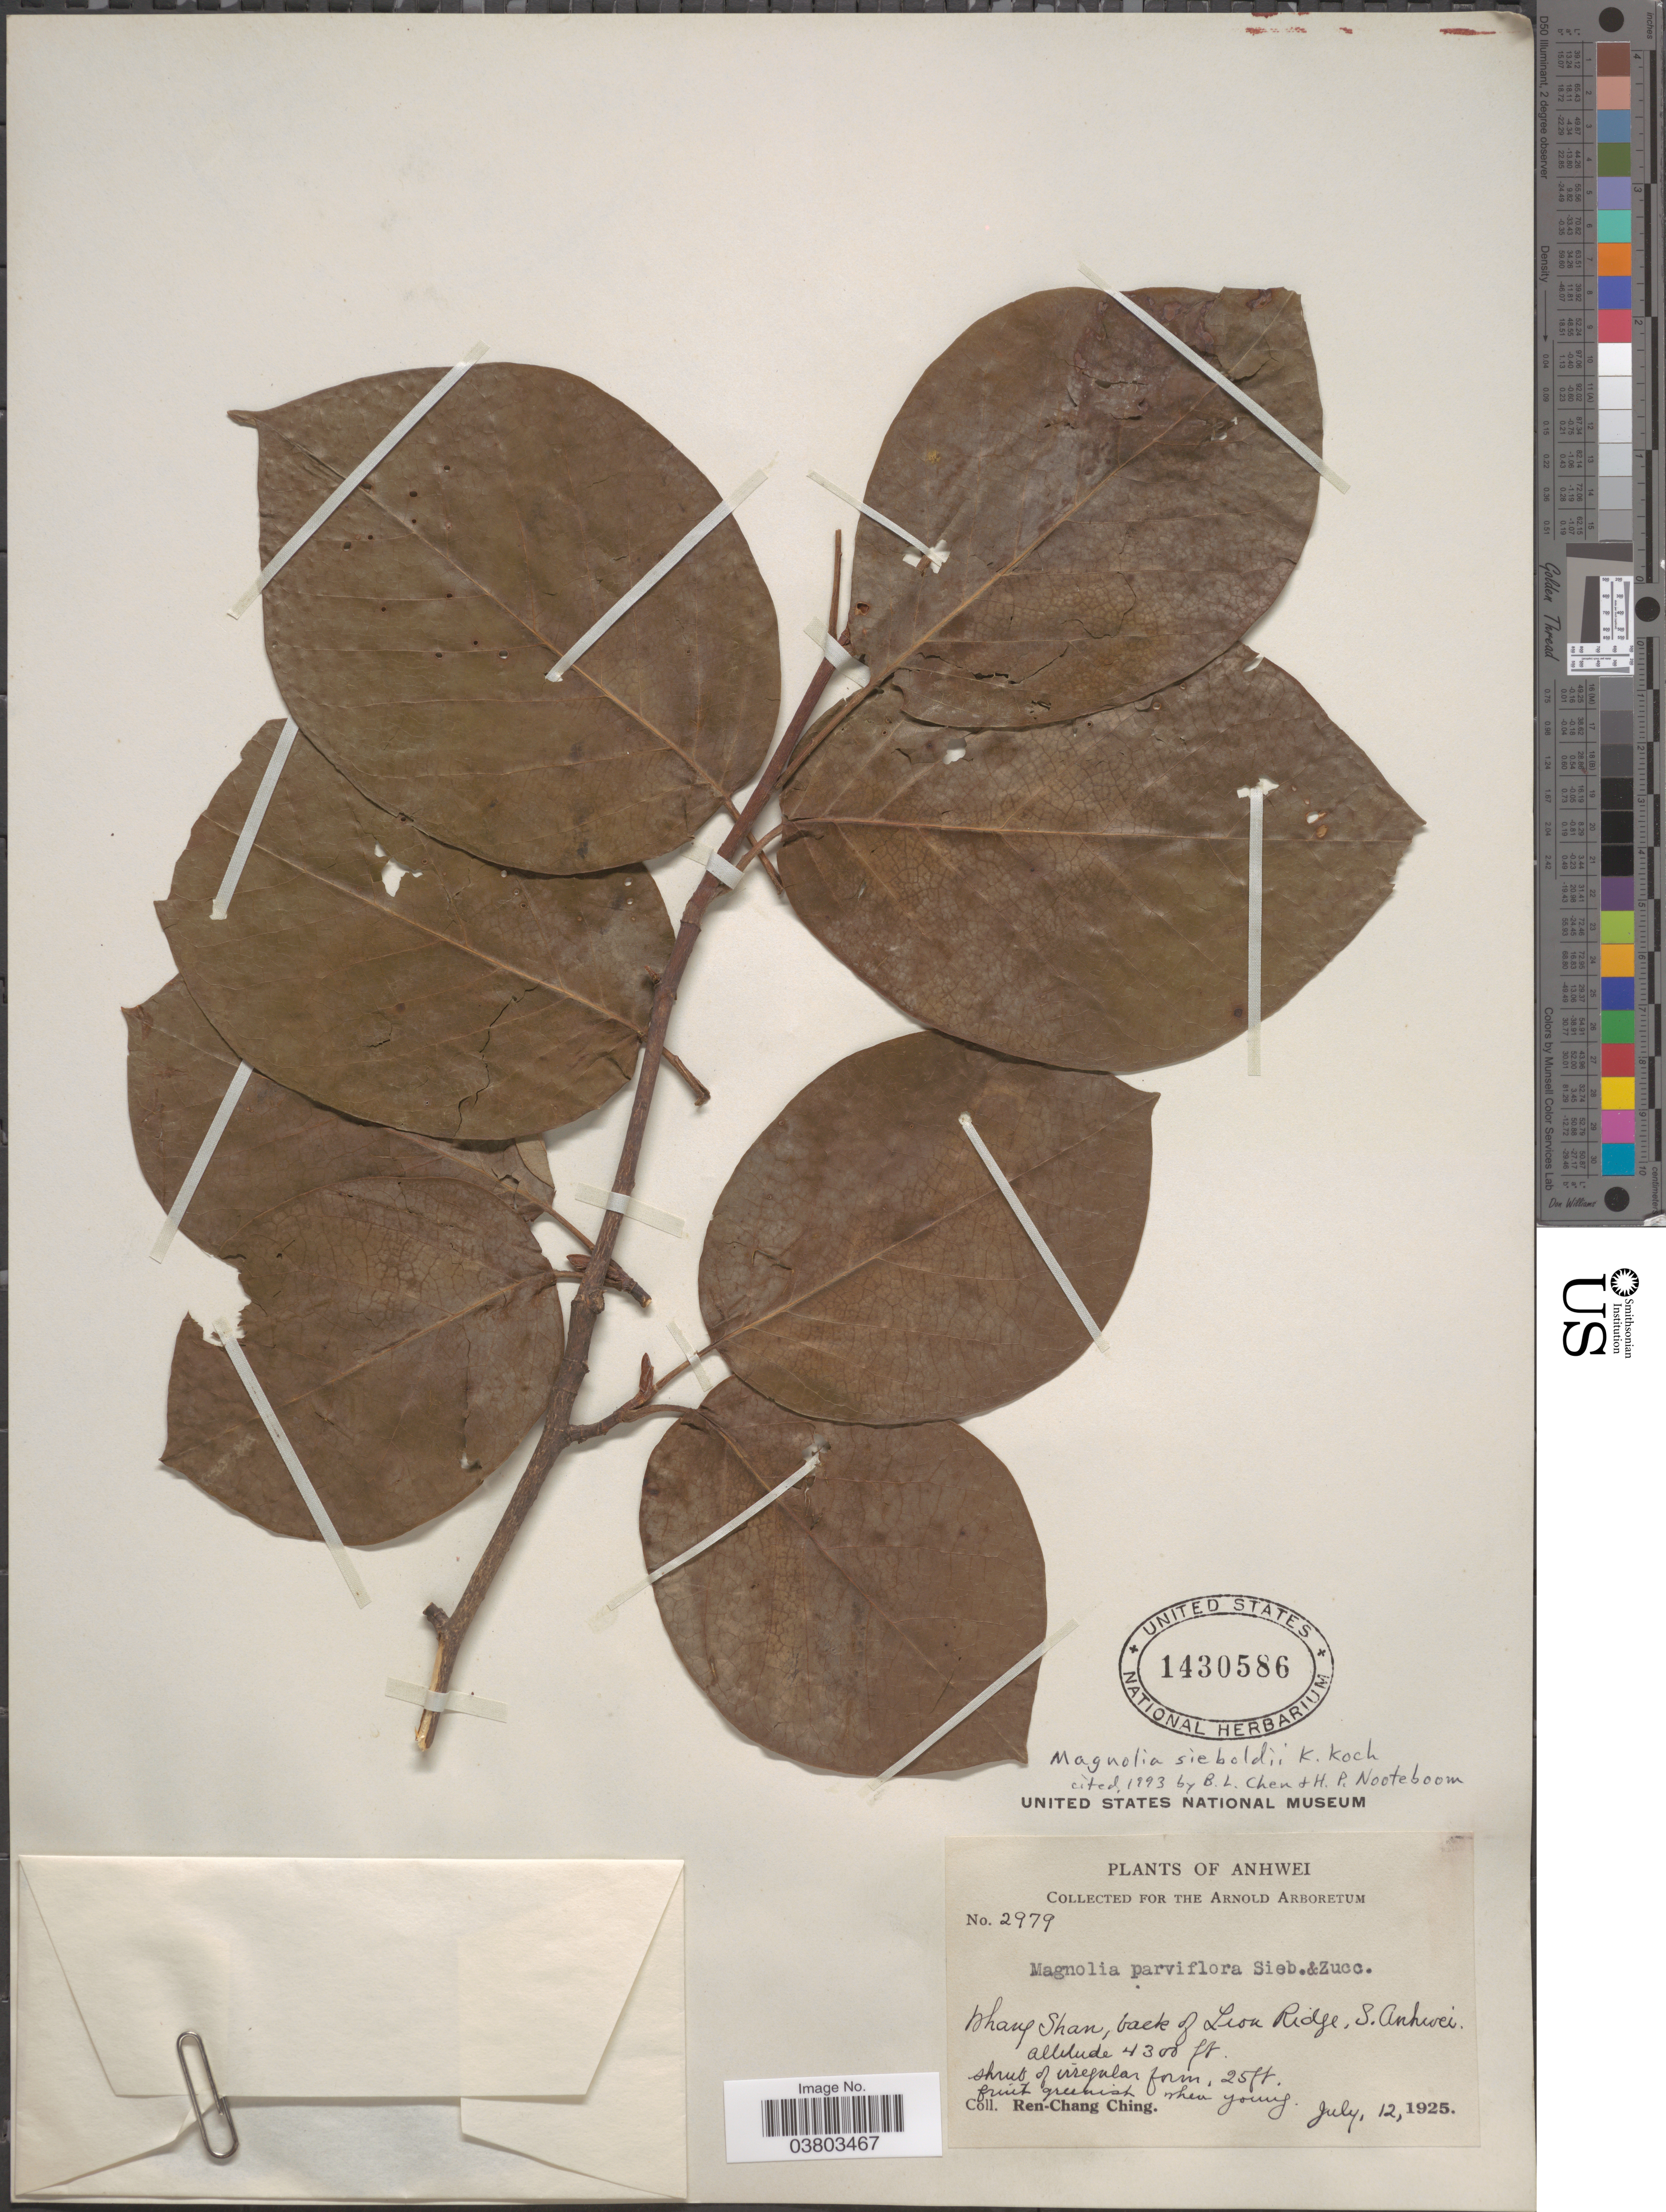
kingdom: Plantae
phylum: Tracheophyta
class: Magnoliopsida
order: Magnoliales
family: Magnoliaceae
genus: Magnolia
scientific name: Magnolia sieboldii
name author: K. Koch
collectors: R. C. Ching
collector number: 2979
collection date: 1925-07-12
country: China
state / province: Anhui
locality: Dhang Shan, back of Liou Ridge, S. Anhwei.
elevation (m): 1311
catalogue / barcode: US 1430586